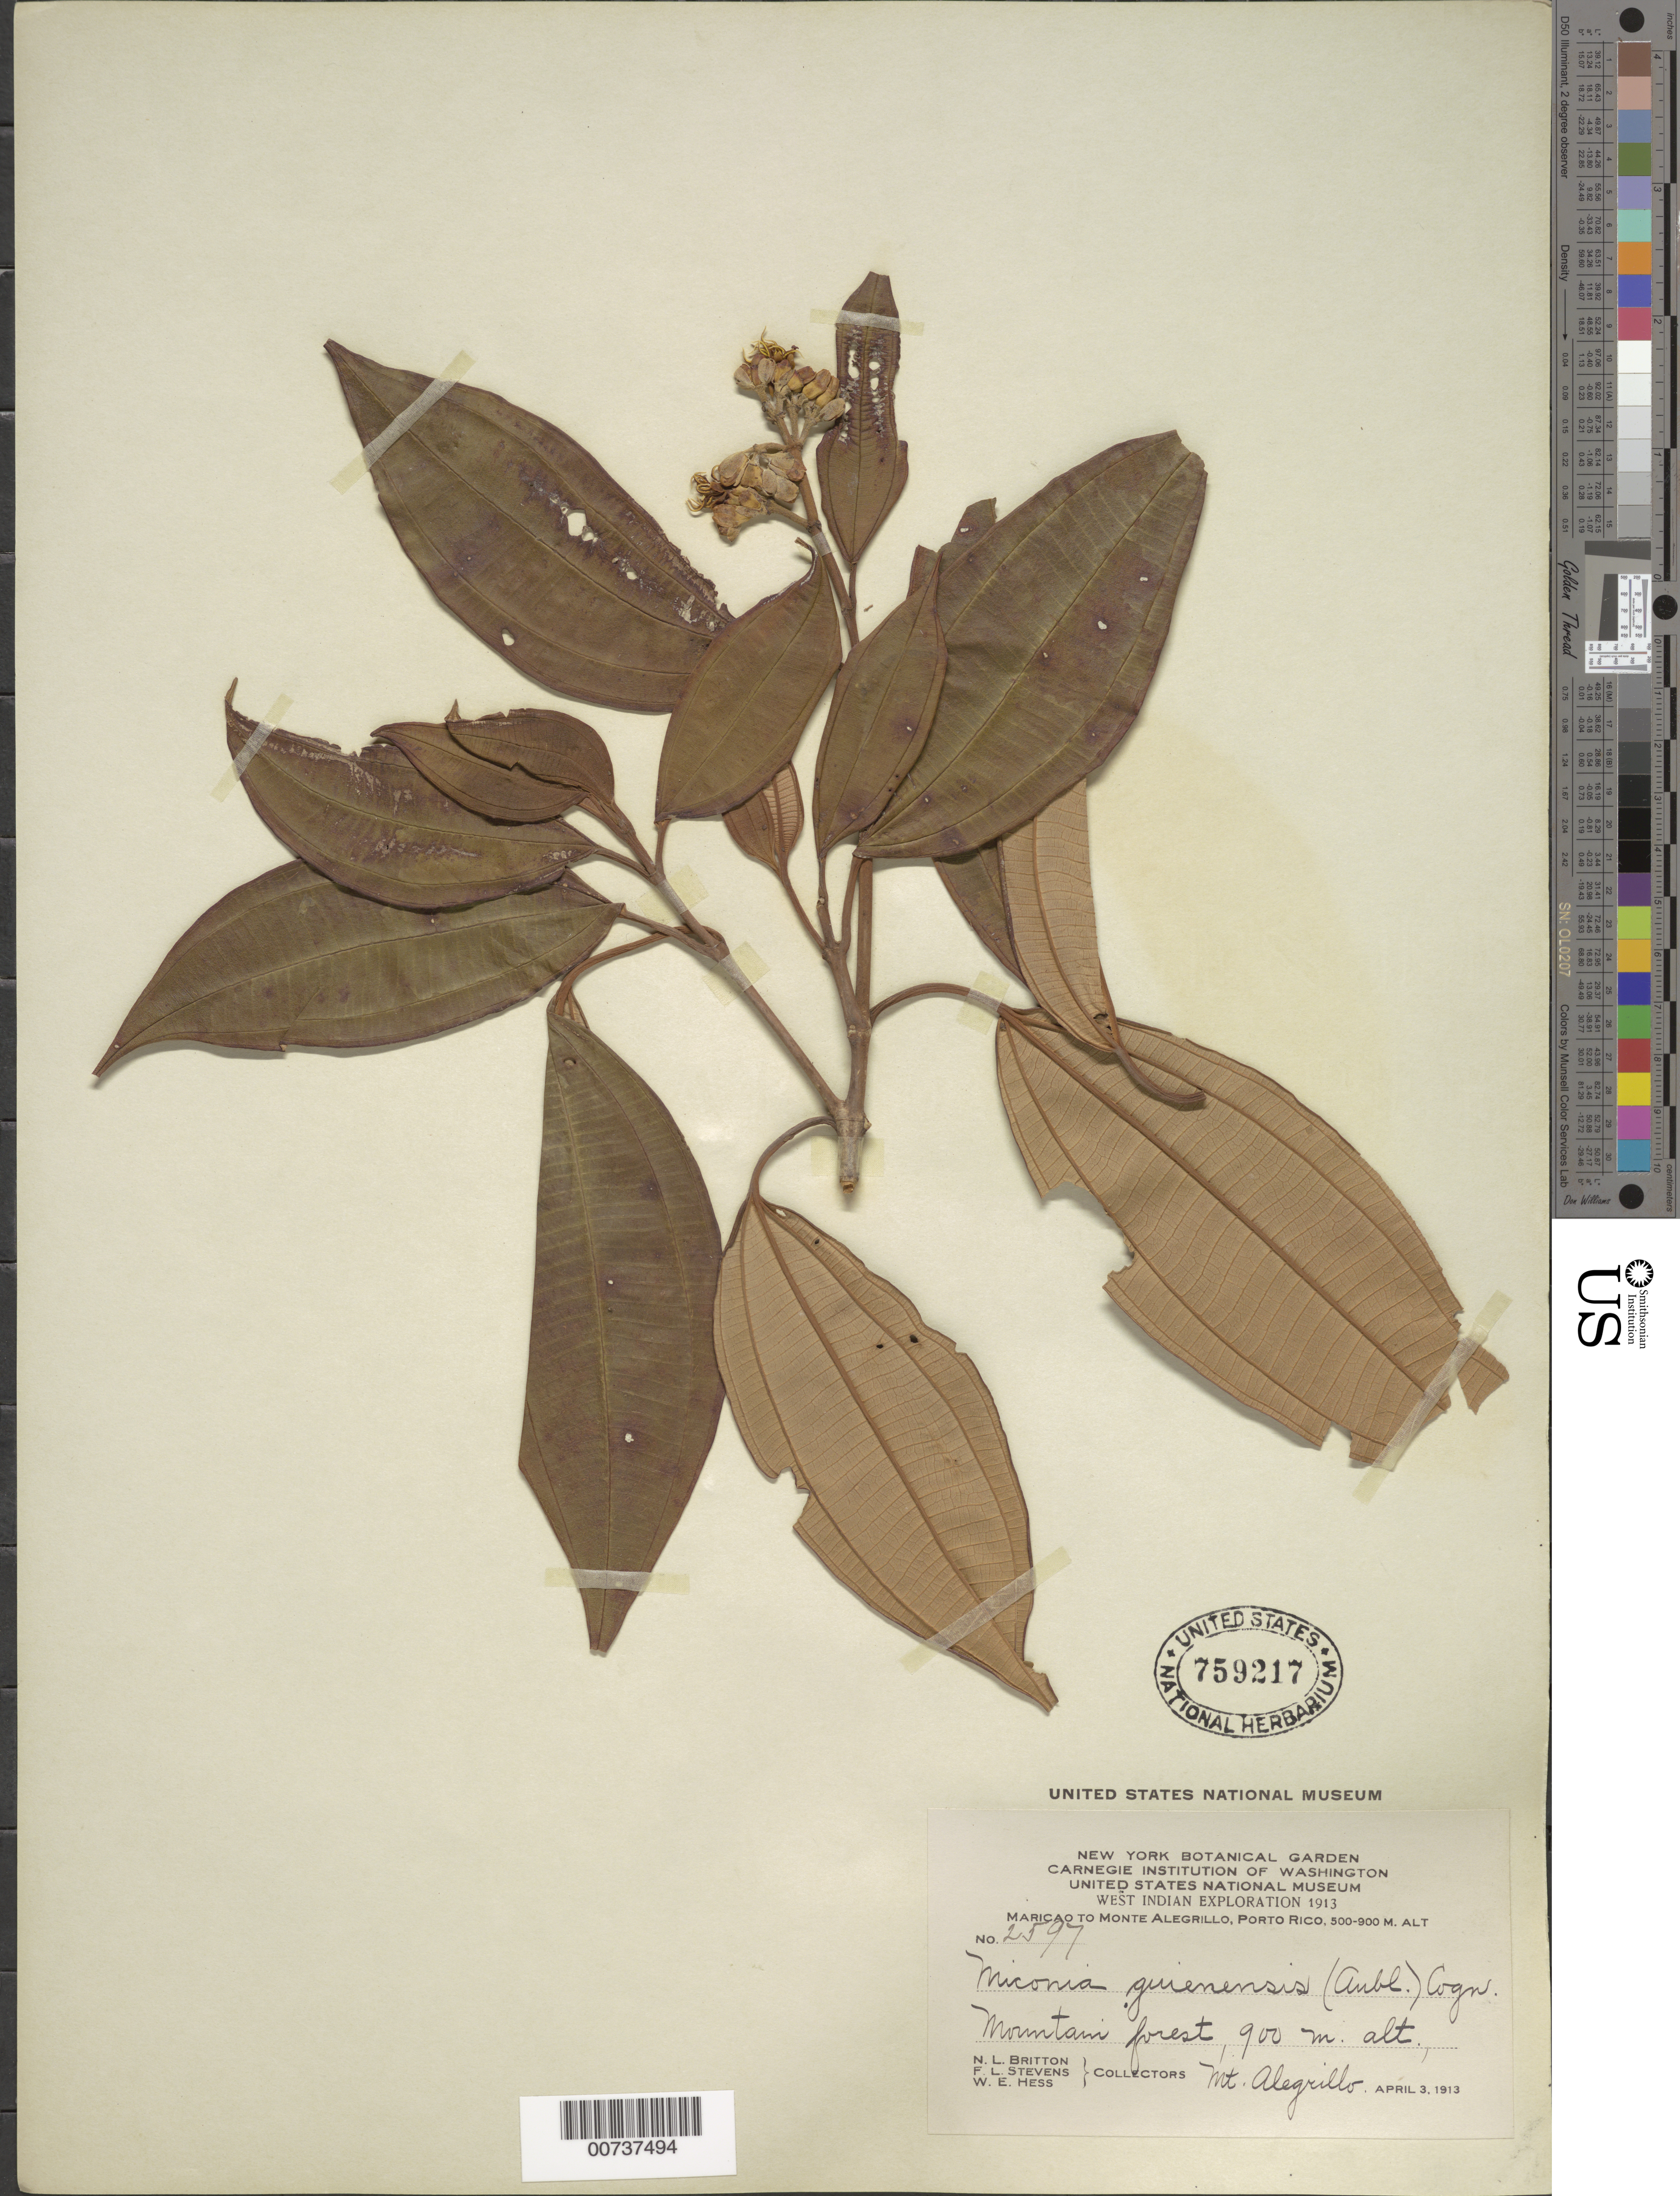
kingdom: Plantae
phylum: Tracheophyta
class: Magnoliopsida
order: Myrtales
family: Melastomataceae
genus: Miconia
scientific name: Miconia mirabilis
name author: (Aubl.) L.O. Williams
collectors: N. Britton, F. L. Stevens & W. Hess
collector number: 2597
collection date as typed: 03 Apr 1913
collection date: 1913-04-03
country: Puerto Rico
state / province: Maricao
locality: Maricao to Monte Alegrillo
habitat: Mountain forest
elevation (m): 900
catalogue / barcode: US 759217